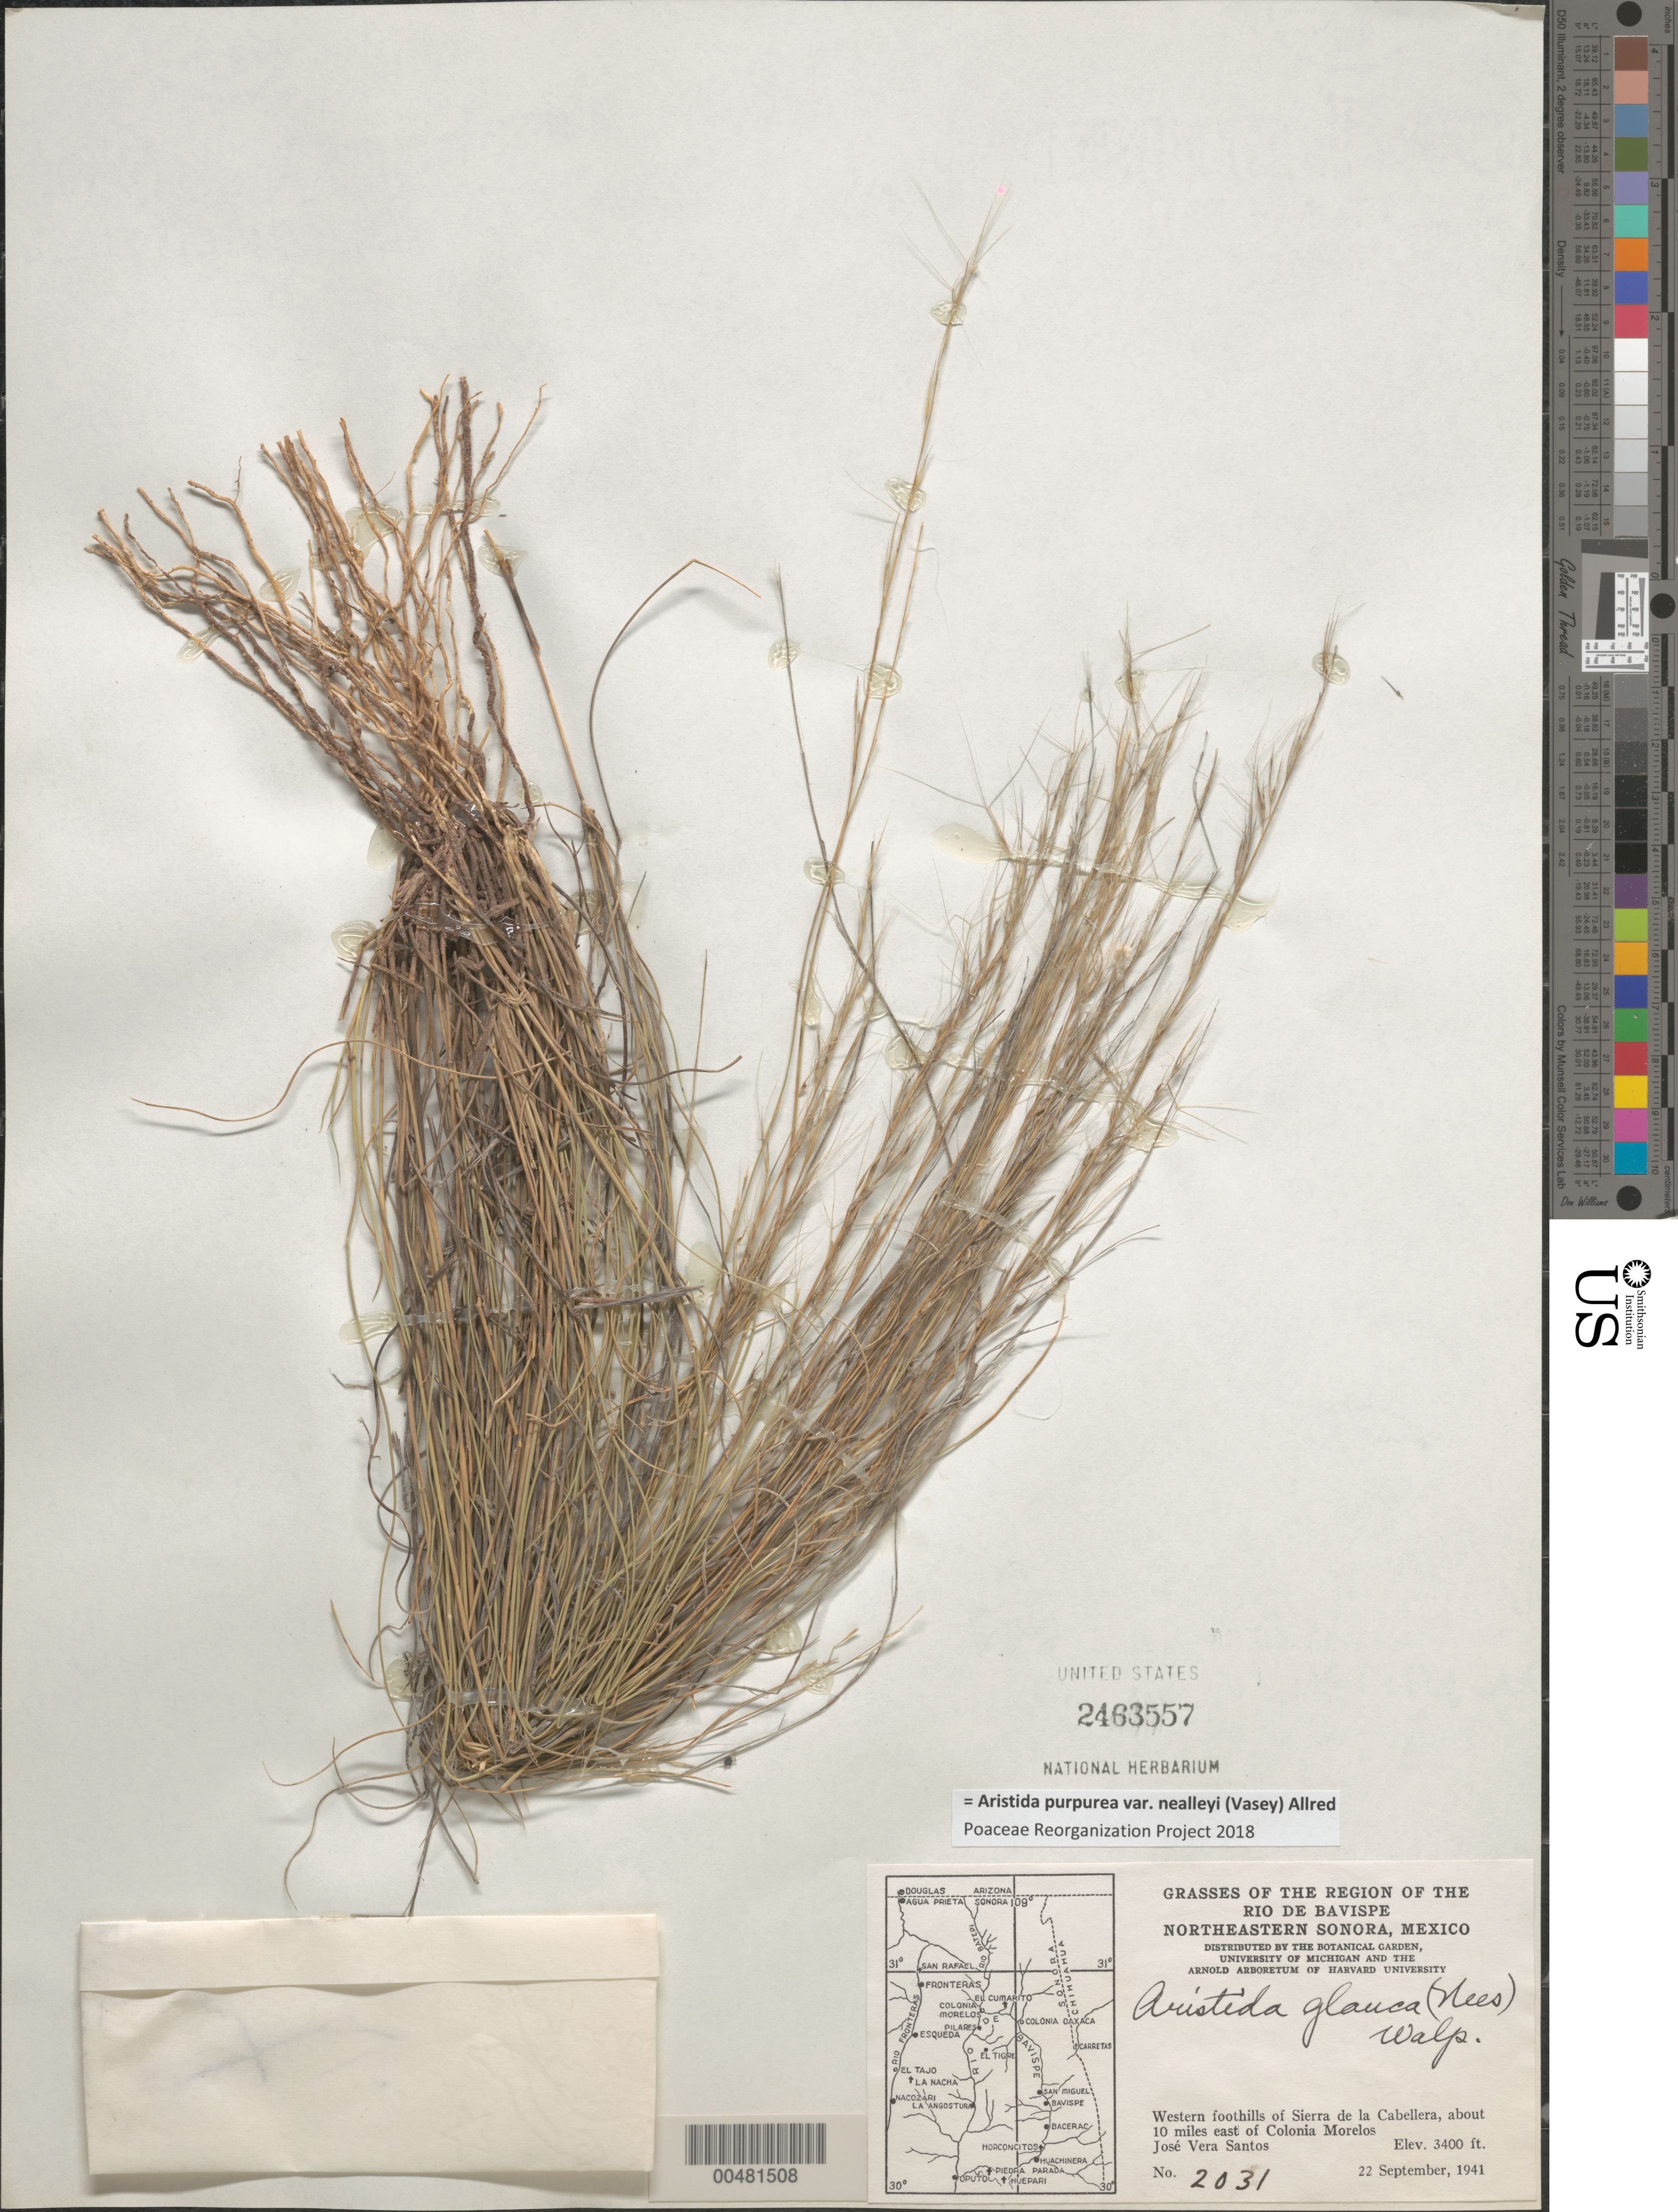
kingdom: Plantae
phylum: Tracheophyta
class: Liliopsida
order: Poales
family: Poaceae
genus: Aristida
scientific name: Aristida purpurea var. nealleyi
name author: (Vasey) Allred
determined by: Poaceae Reorganization Project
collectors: J. V. Santos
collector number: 2031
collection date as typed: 22 Sep 1941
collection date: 1941-09-22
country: Mexico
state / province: Sonora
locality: Region of the Rio de Bavispe, NE Sonora, western foothills of Sierra de la Cabellera, about 10 mi E of Colonia Morelos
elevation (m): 1036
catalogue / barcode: US 2463557